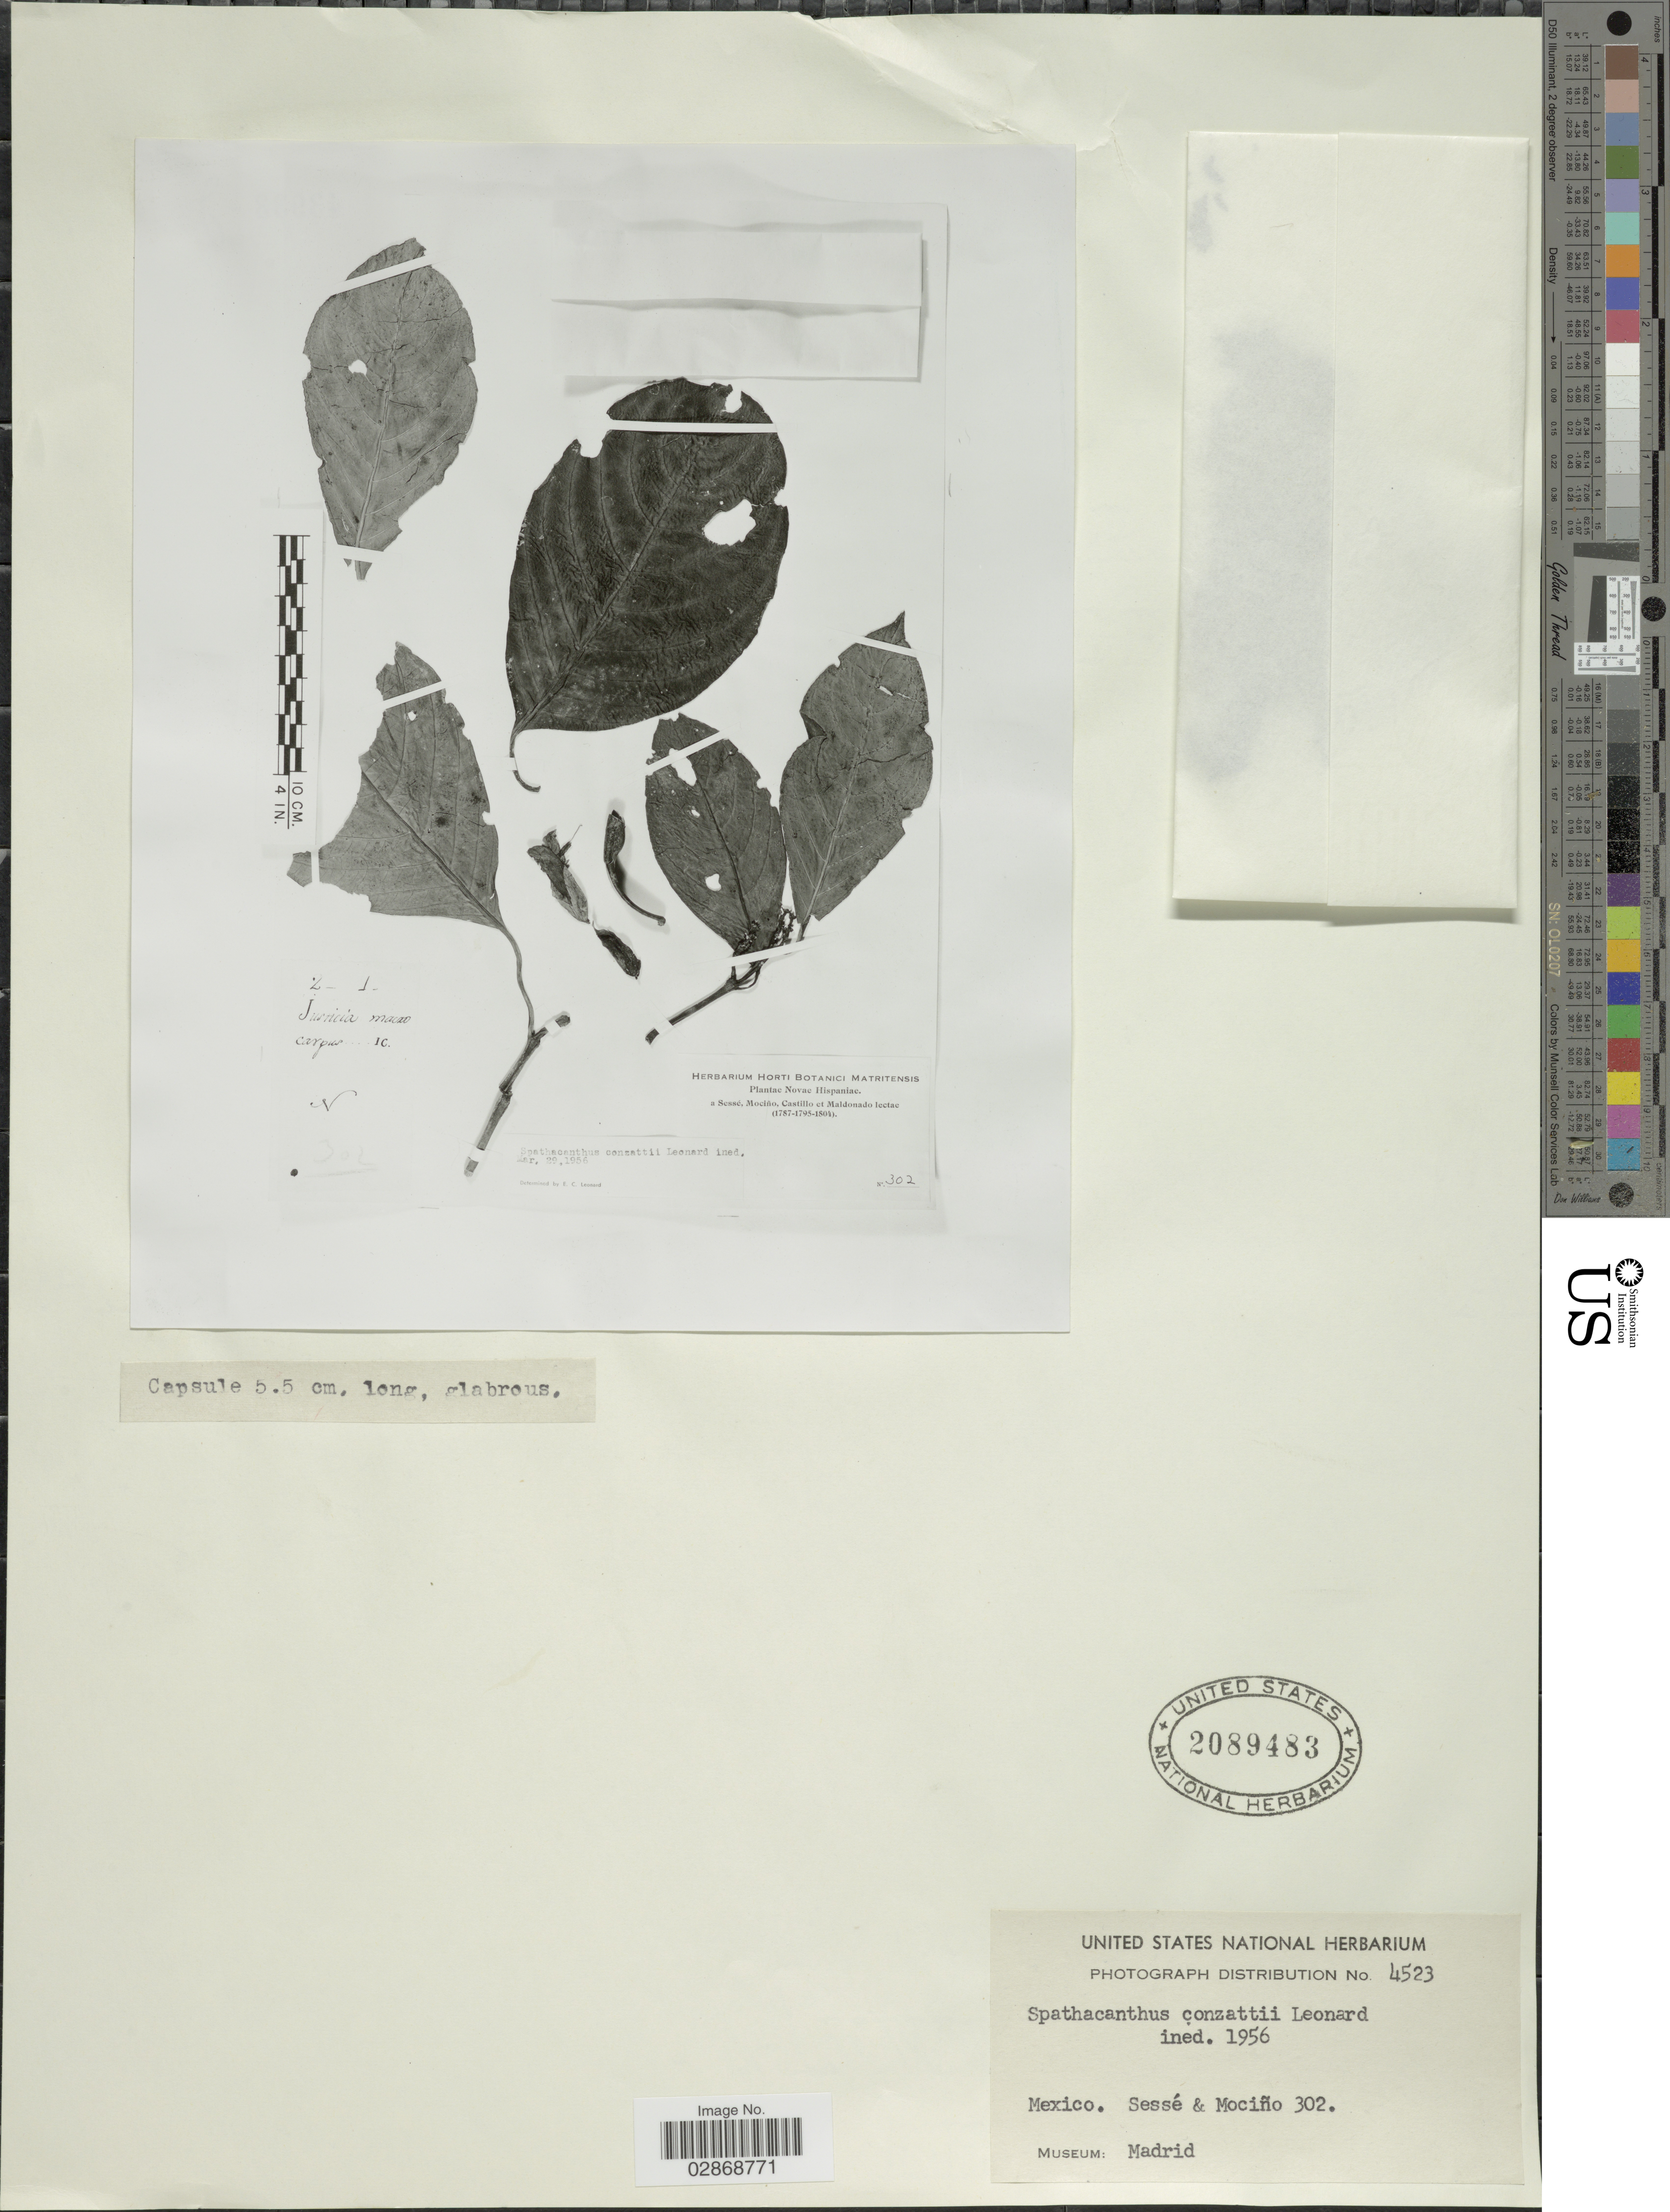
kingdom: Plantae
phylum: Tracheophyta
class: Magnoliopsida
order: Lamiales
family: Acanthaceae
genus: Spathacanthus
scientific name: Spathacanthus hahnianus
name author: Baill.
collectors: Sessé, -- & Mociño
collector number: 302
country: Mexico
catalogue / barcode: US 2089483